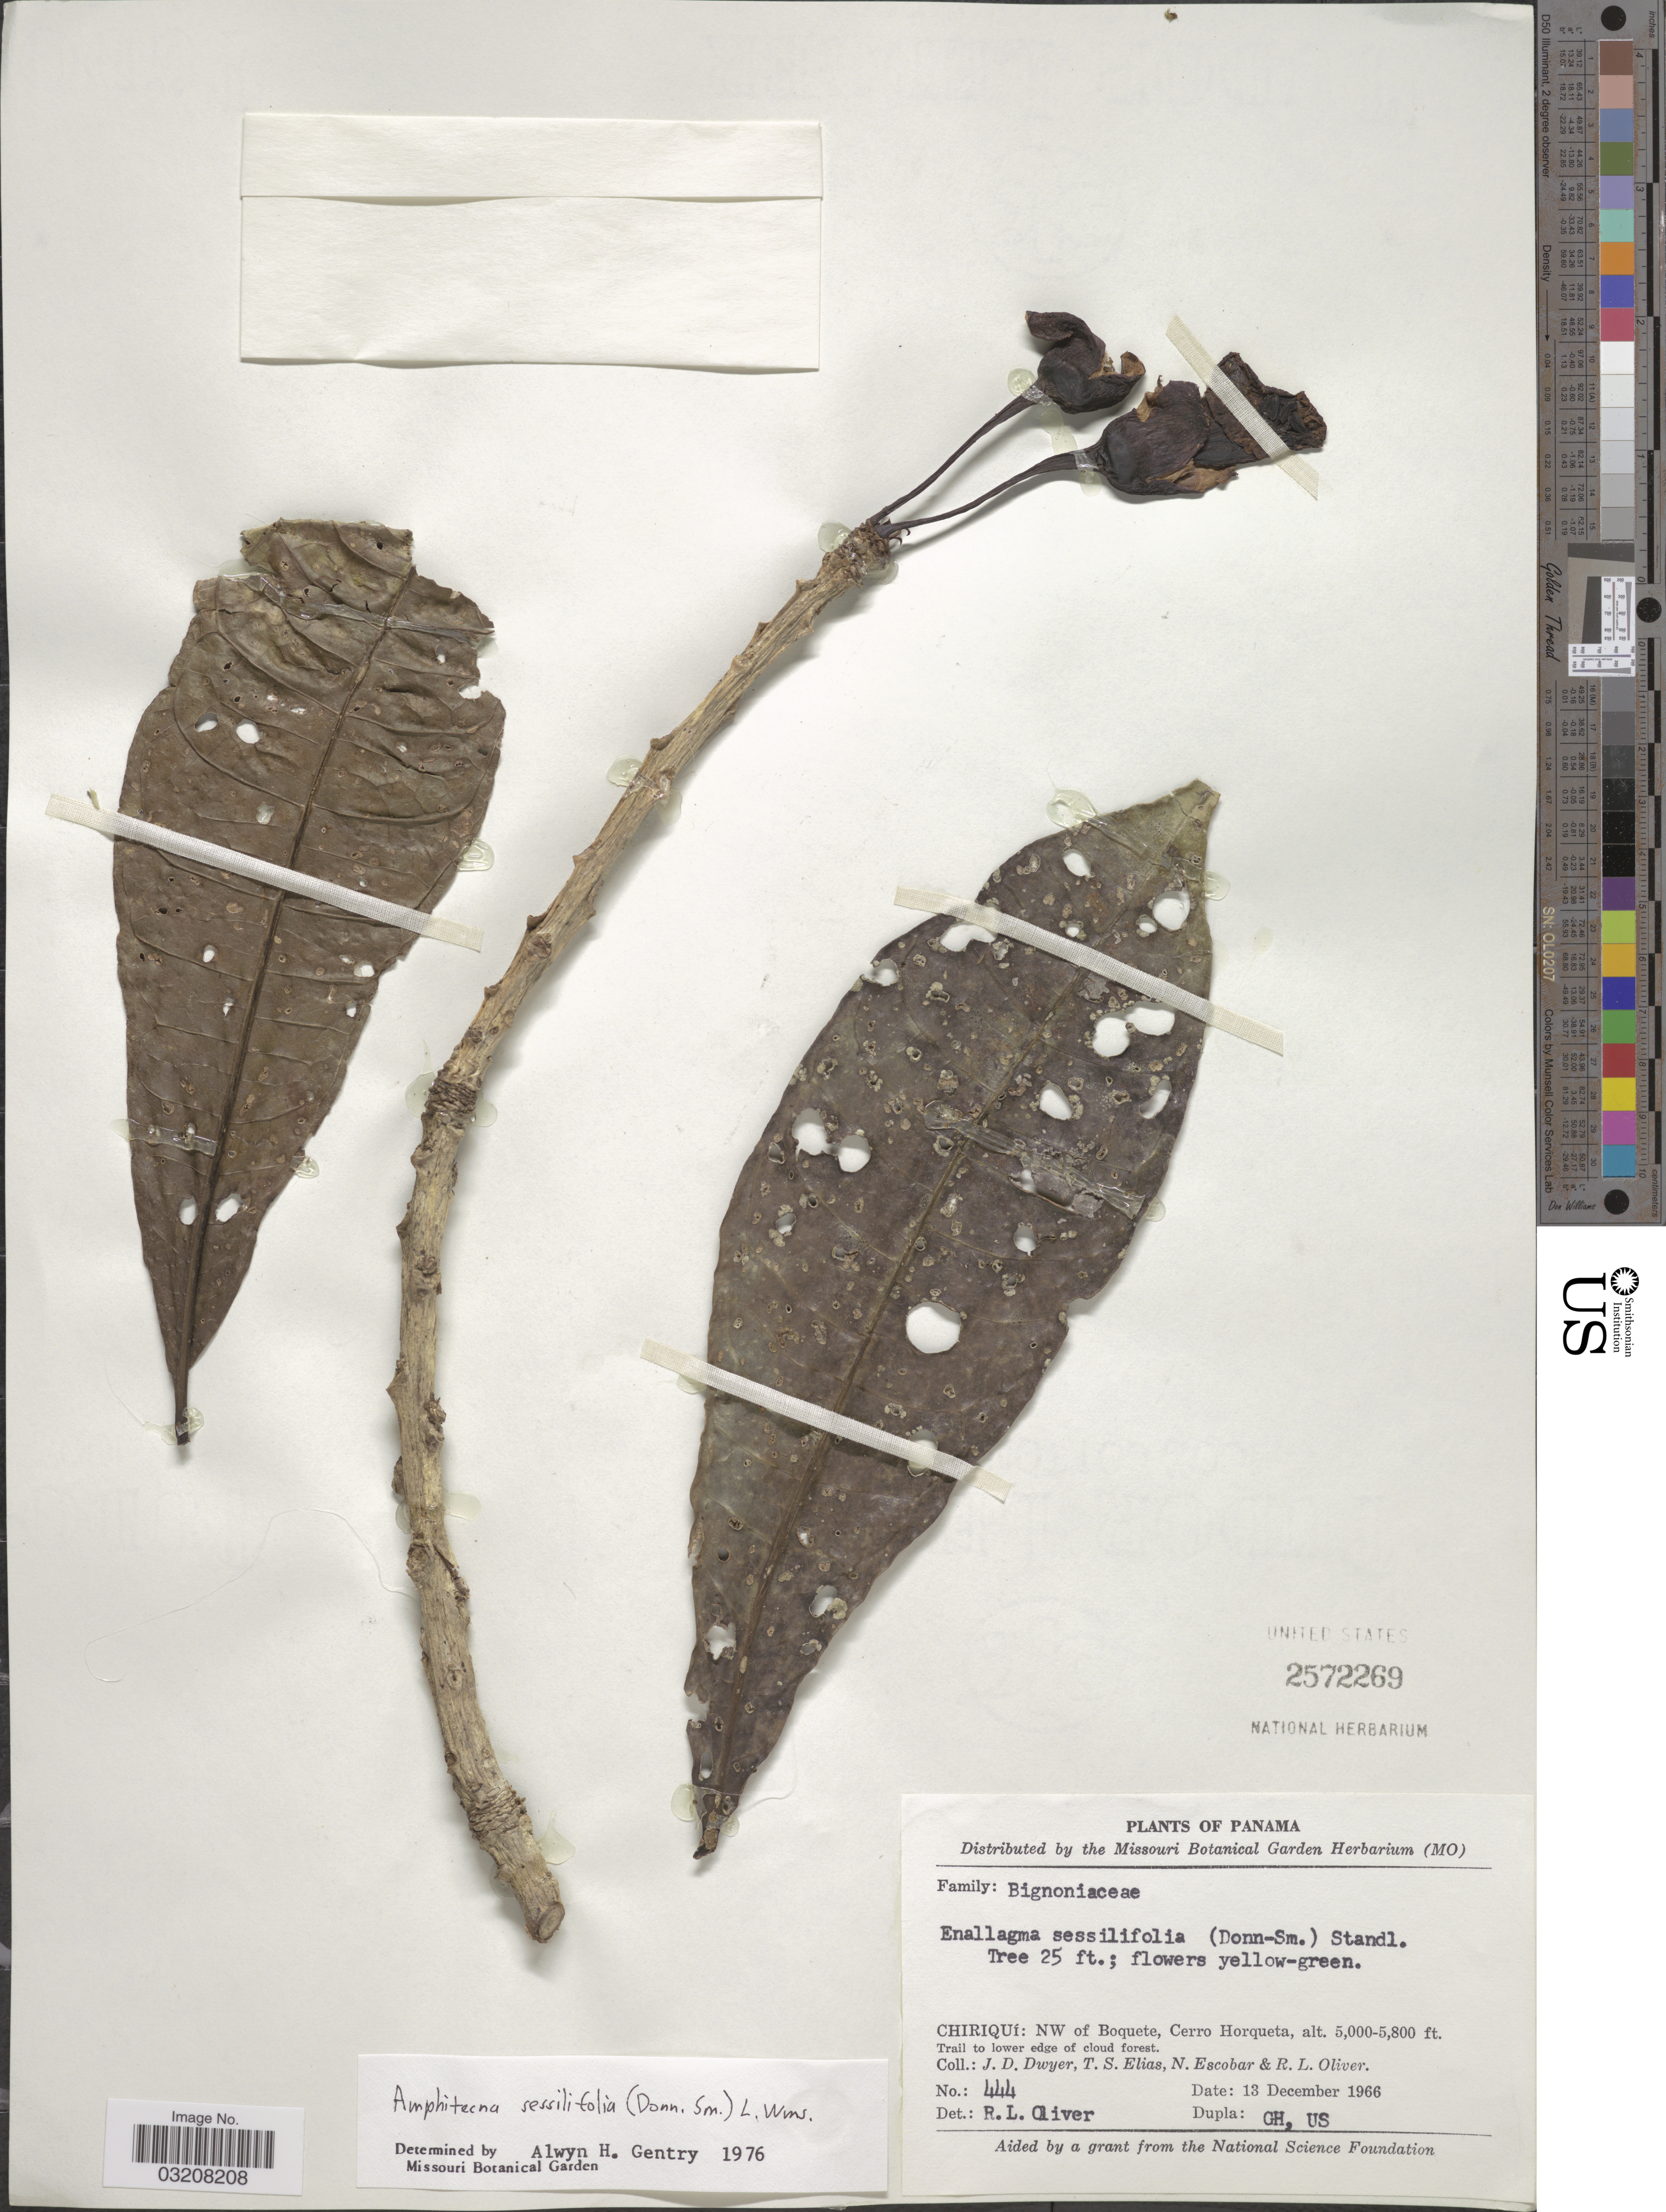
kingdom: Plantae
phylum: Tracheophyta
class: Magnoliopsida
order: Lamiales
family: Bignoniaceae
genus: Amphitecna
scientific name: Amphitecna sessilifolia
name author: (Donn. Sm.) L.O. Williams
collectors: J. D. Dwyer, T. S. Elias, N. Escobar & R. Oliver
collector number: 444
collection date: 1966-12-13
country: Panama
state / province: Chiriqui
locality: NW of Boquete, Cerro Horqueta.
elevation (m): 1524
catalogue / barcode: US 2572269